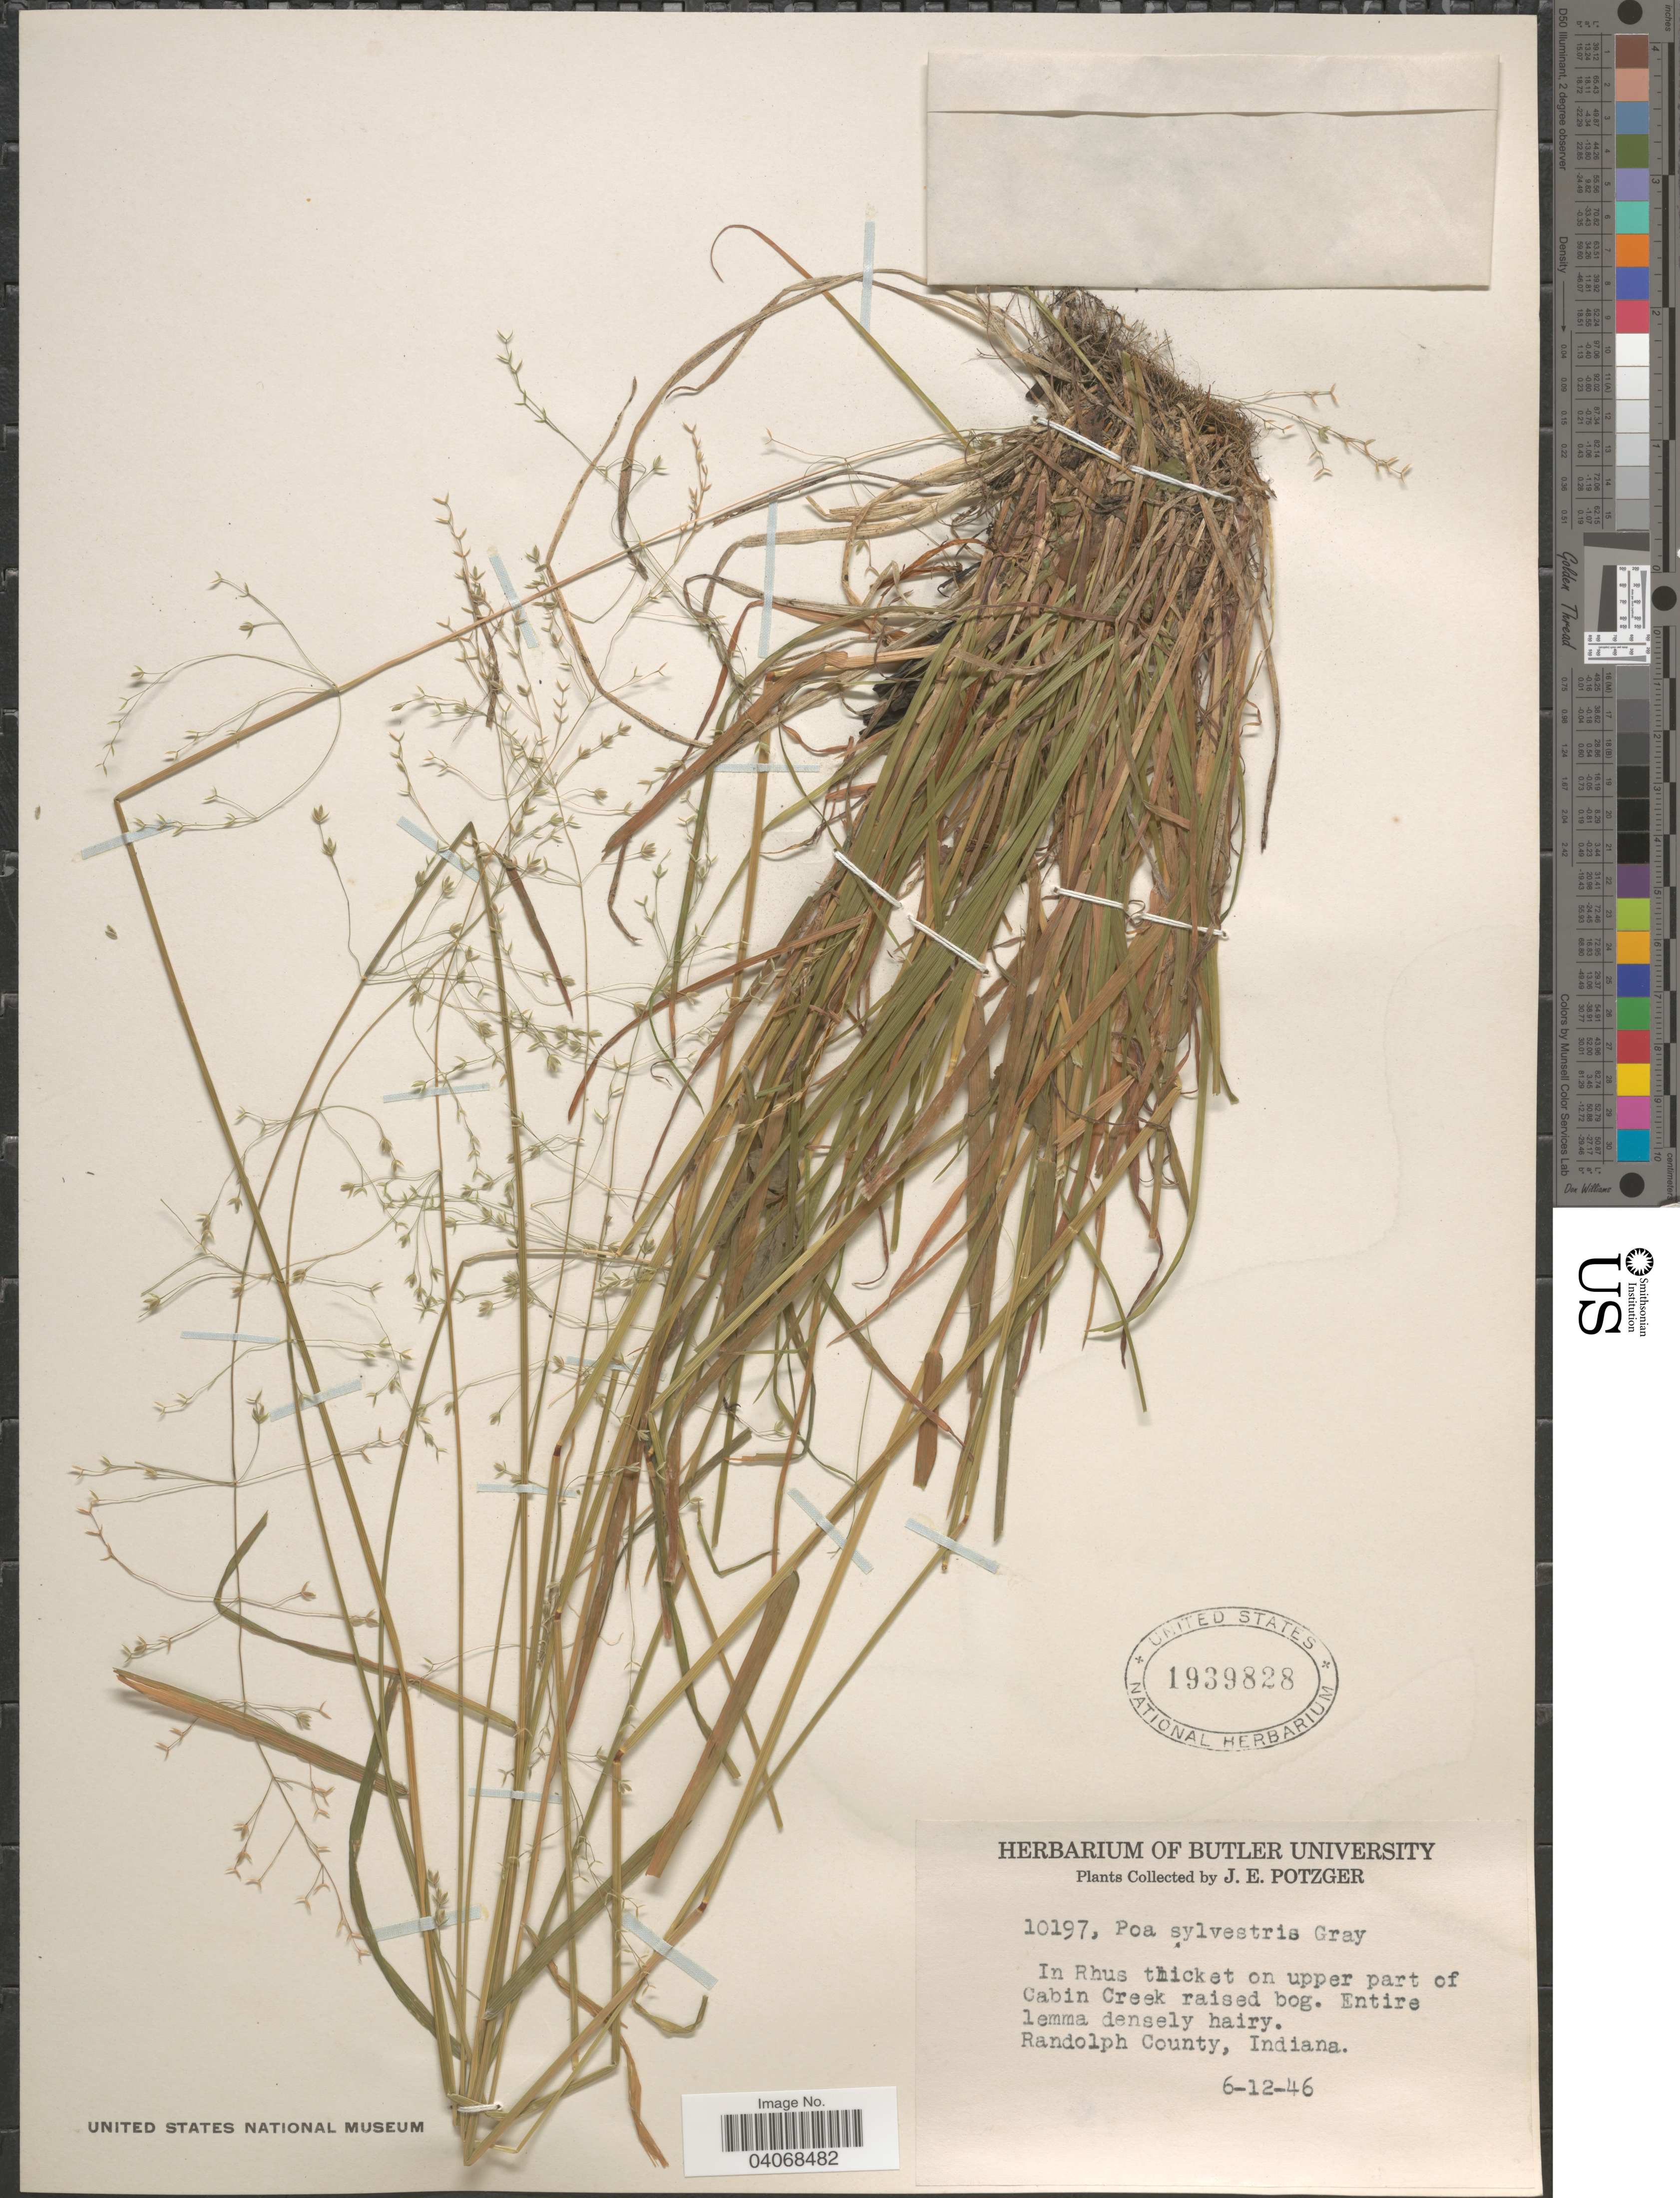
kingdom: Plantae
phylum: Tracheophyta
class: Liliopsida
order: Poales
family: Poaceae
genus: Poa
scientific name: Poa sylvestris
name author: A. Gray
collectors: J. Potzger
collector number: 10197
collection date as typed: Transcribed d/m/y: 12/6/46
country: United States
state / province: Indiana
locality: In Rhus thicket on upper part of Cabin Creek raised bog. Randolph County.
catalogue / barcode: US 1939828